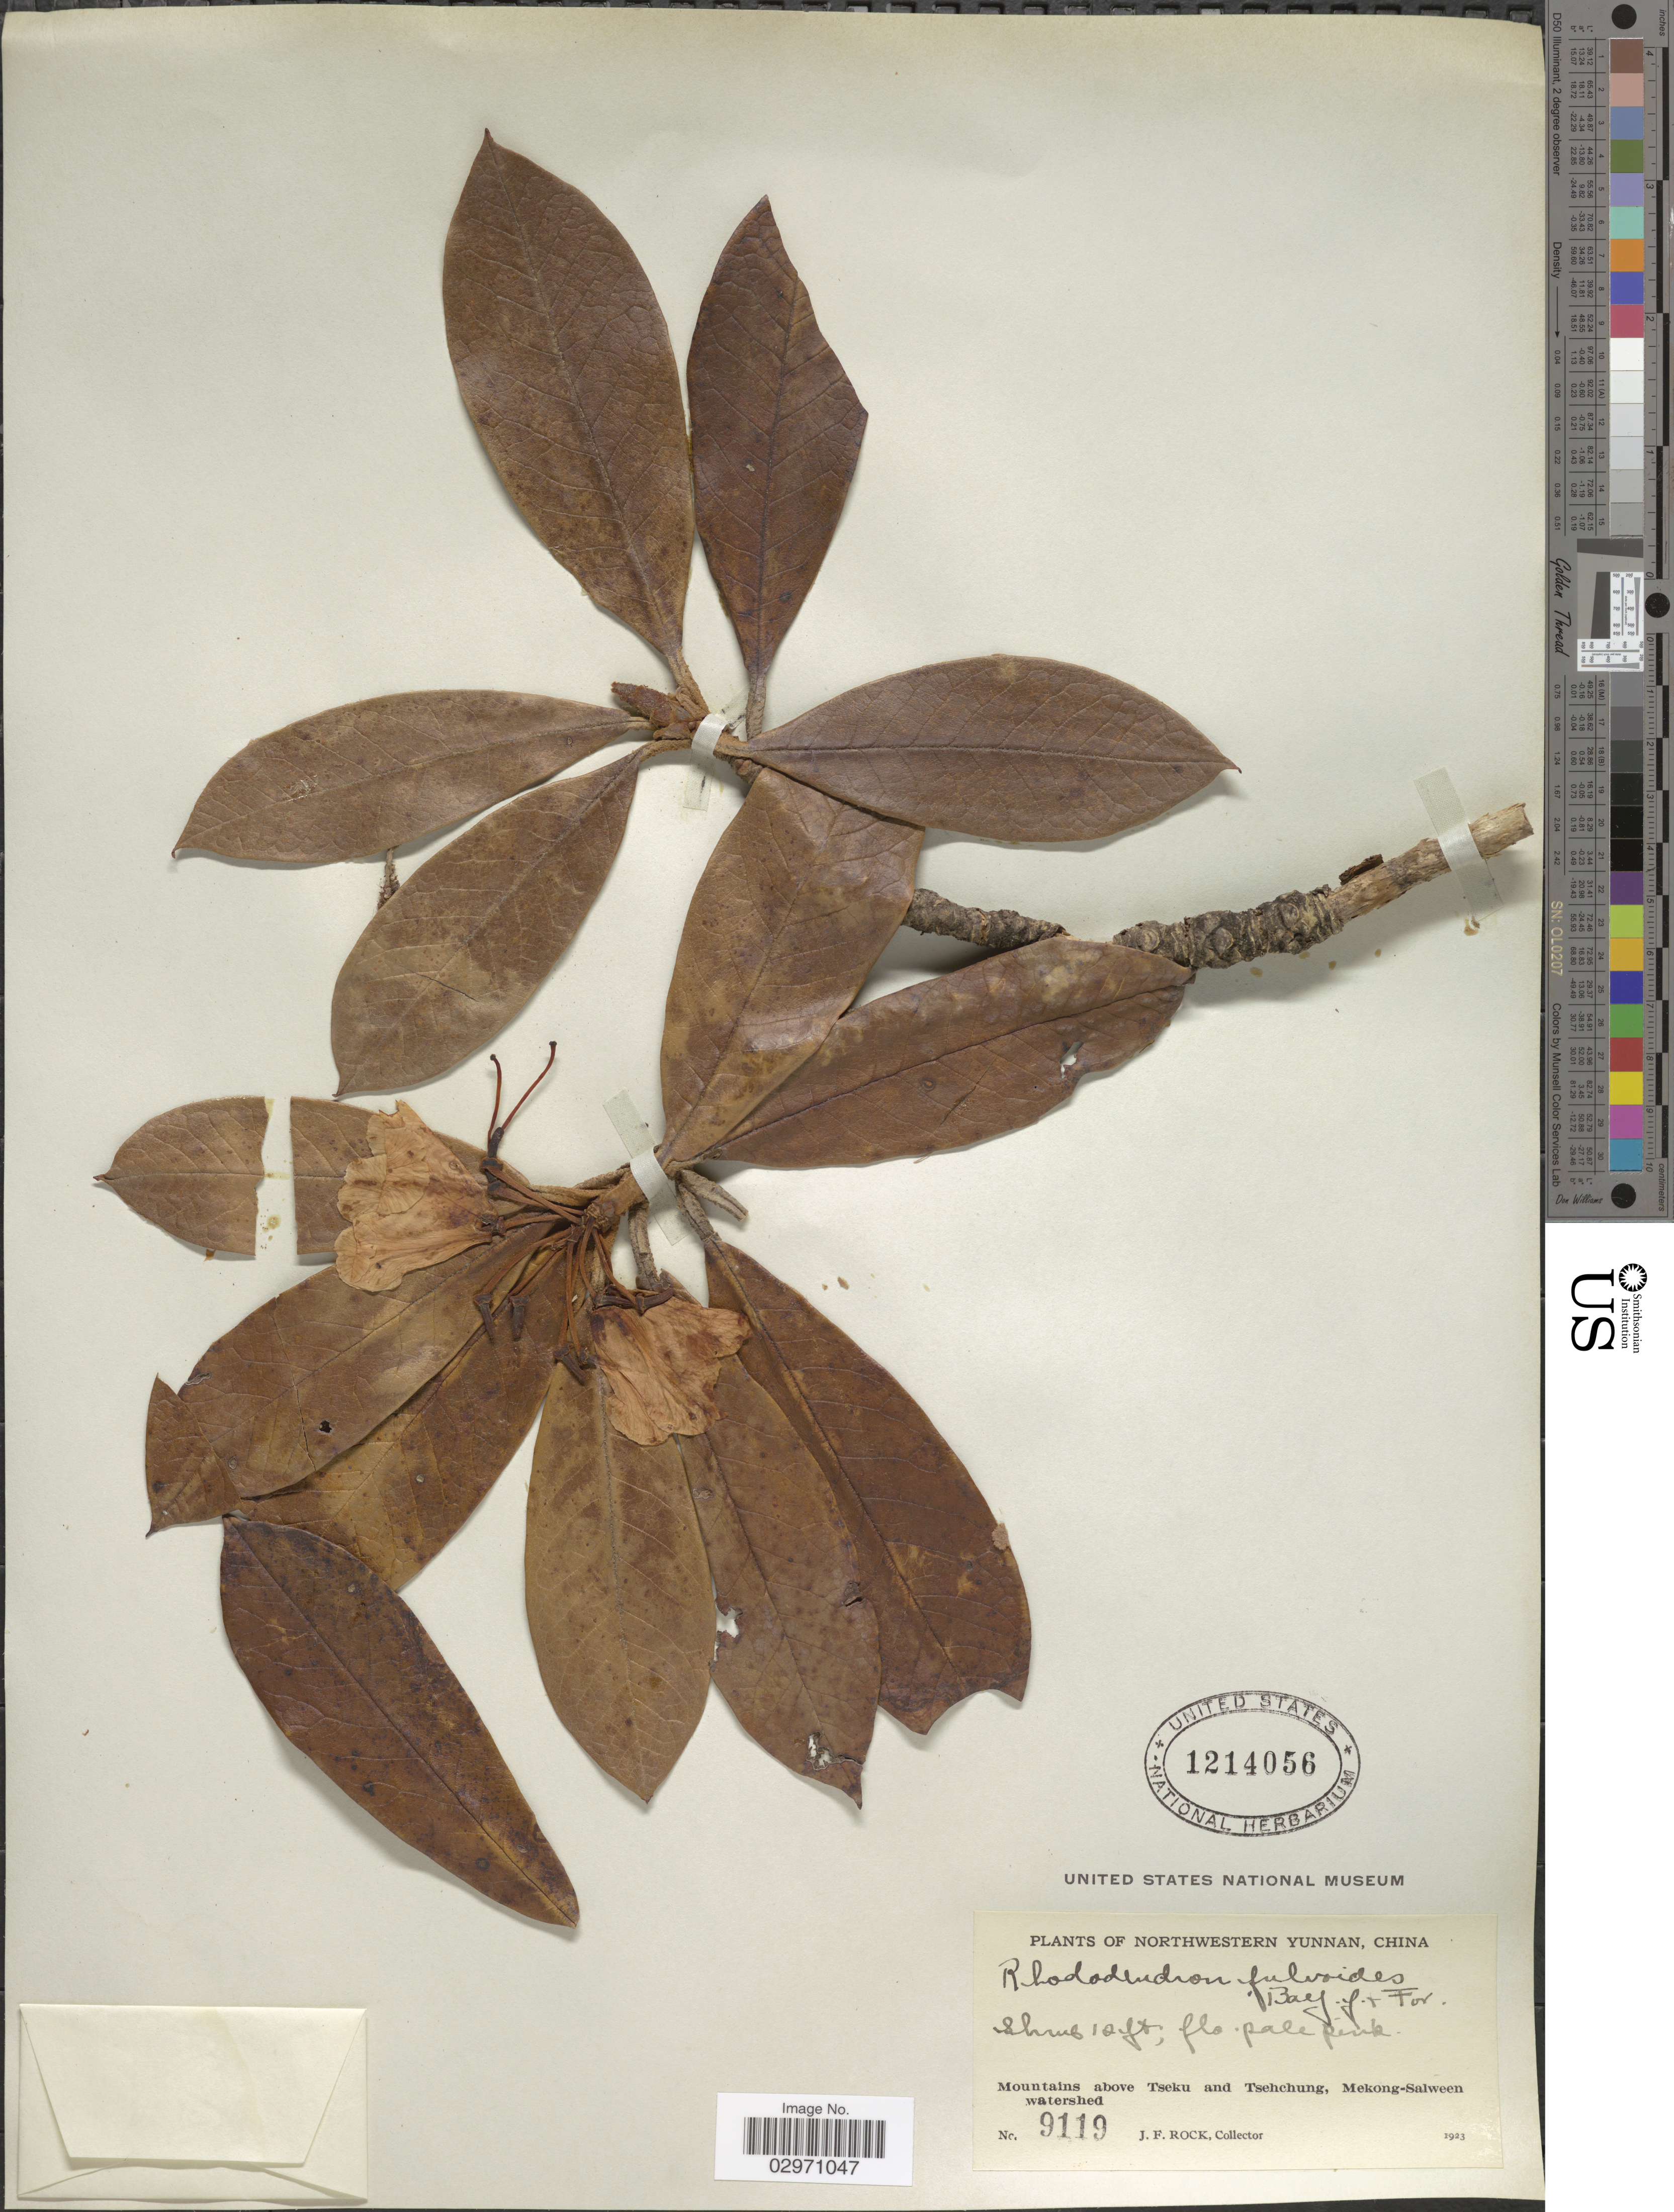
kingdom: Plantae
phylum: Tracheophyta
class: Magnoliopsida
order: Ericales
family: Ericaceae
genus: Rhododendron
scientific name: Rhododendron fulvoides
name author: Balf. f. & Forrest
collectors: J. Rock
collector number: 9119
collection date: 1923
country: China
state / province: Yunnan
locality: Northwestern Yunnan. Mountains above Tseku and Tsehchung, Mekong-Salween watershed.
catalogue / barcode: US 1214056